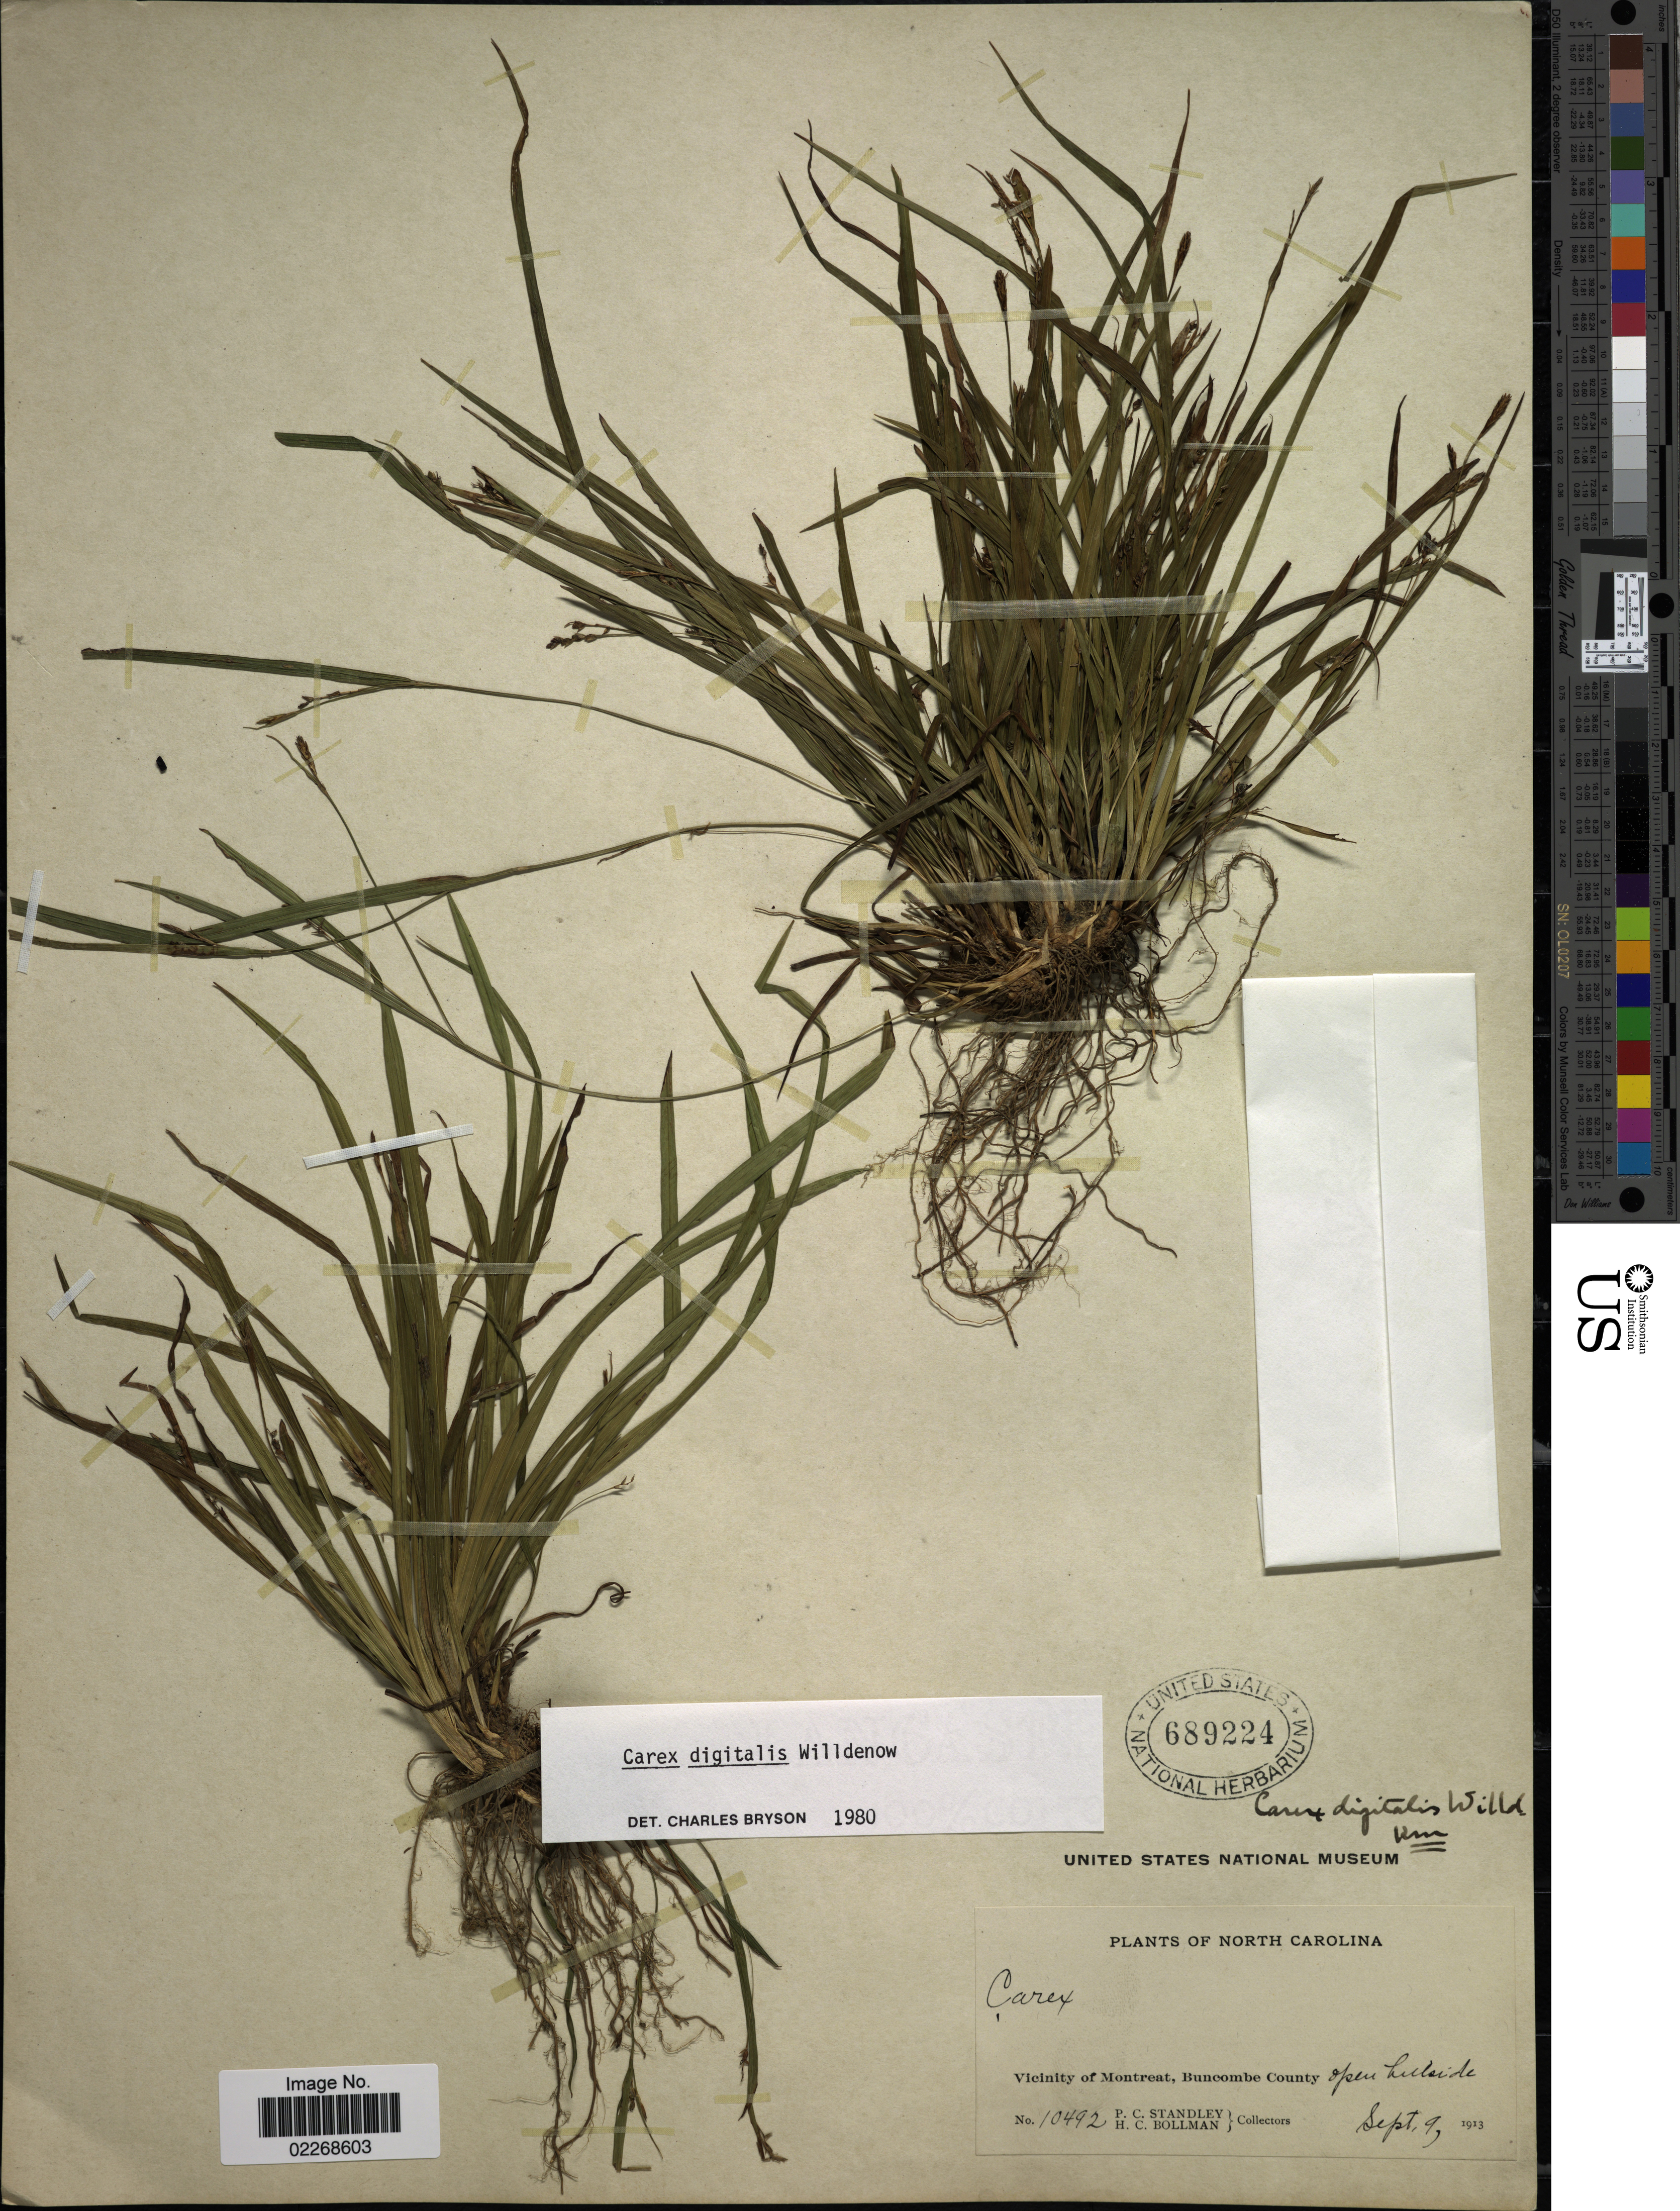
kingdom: Plantae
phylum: Tracheophyta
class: Liliopsida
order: Poales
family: Cyperaceae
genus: Carex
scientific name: Carex digitalis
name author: Willd.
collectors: P. C. Standley & H. C. Bollman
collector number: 10492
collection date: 1913-09-09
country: United States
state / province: North Carolina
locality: Vicinity of Montreat, Buncombe County, open hillside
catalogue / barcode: US 689224